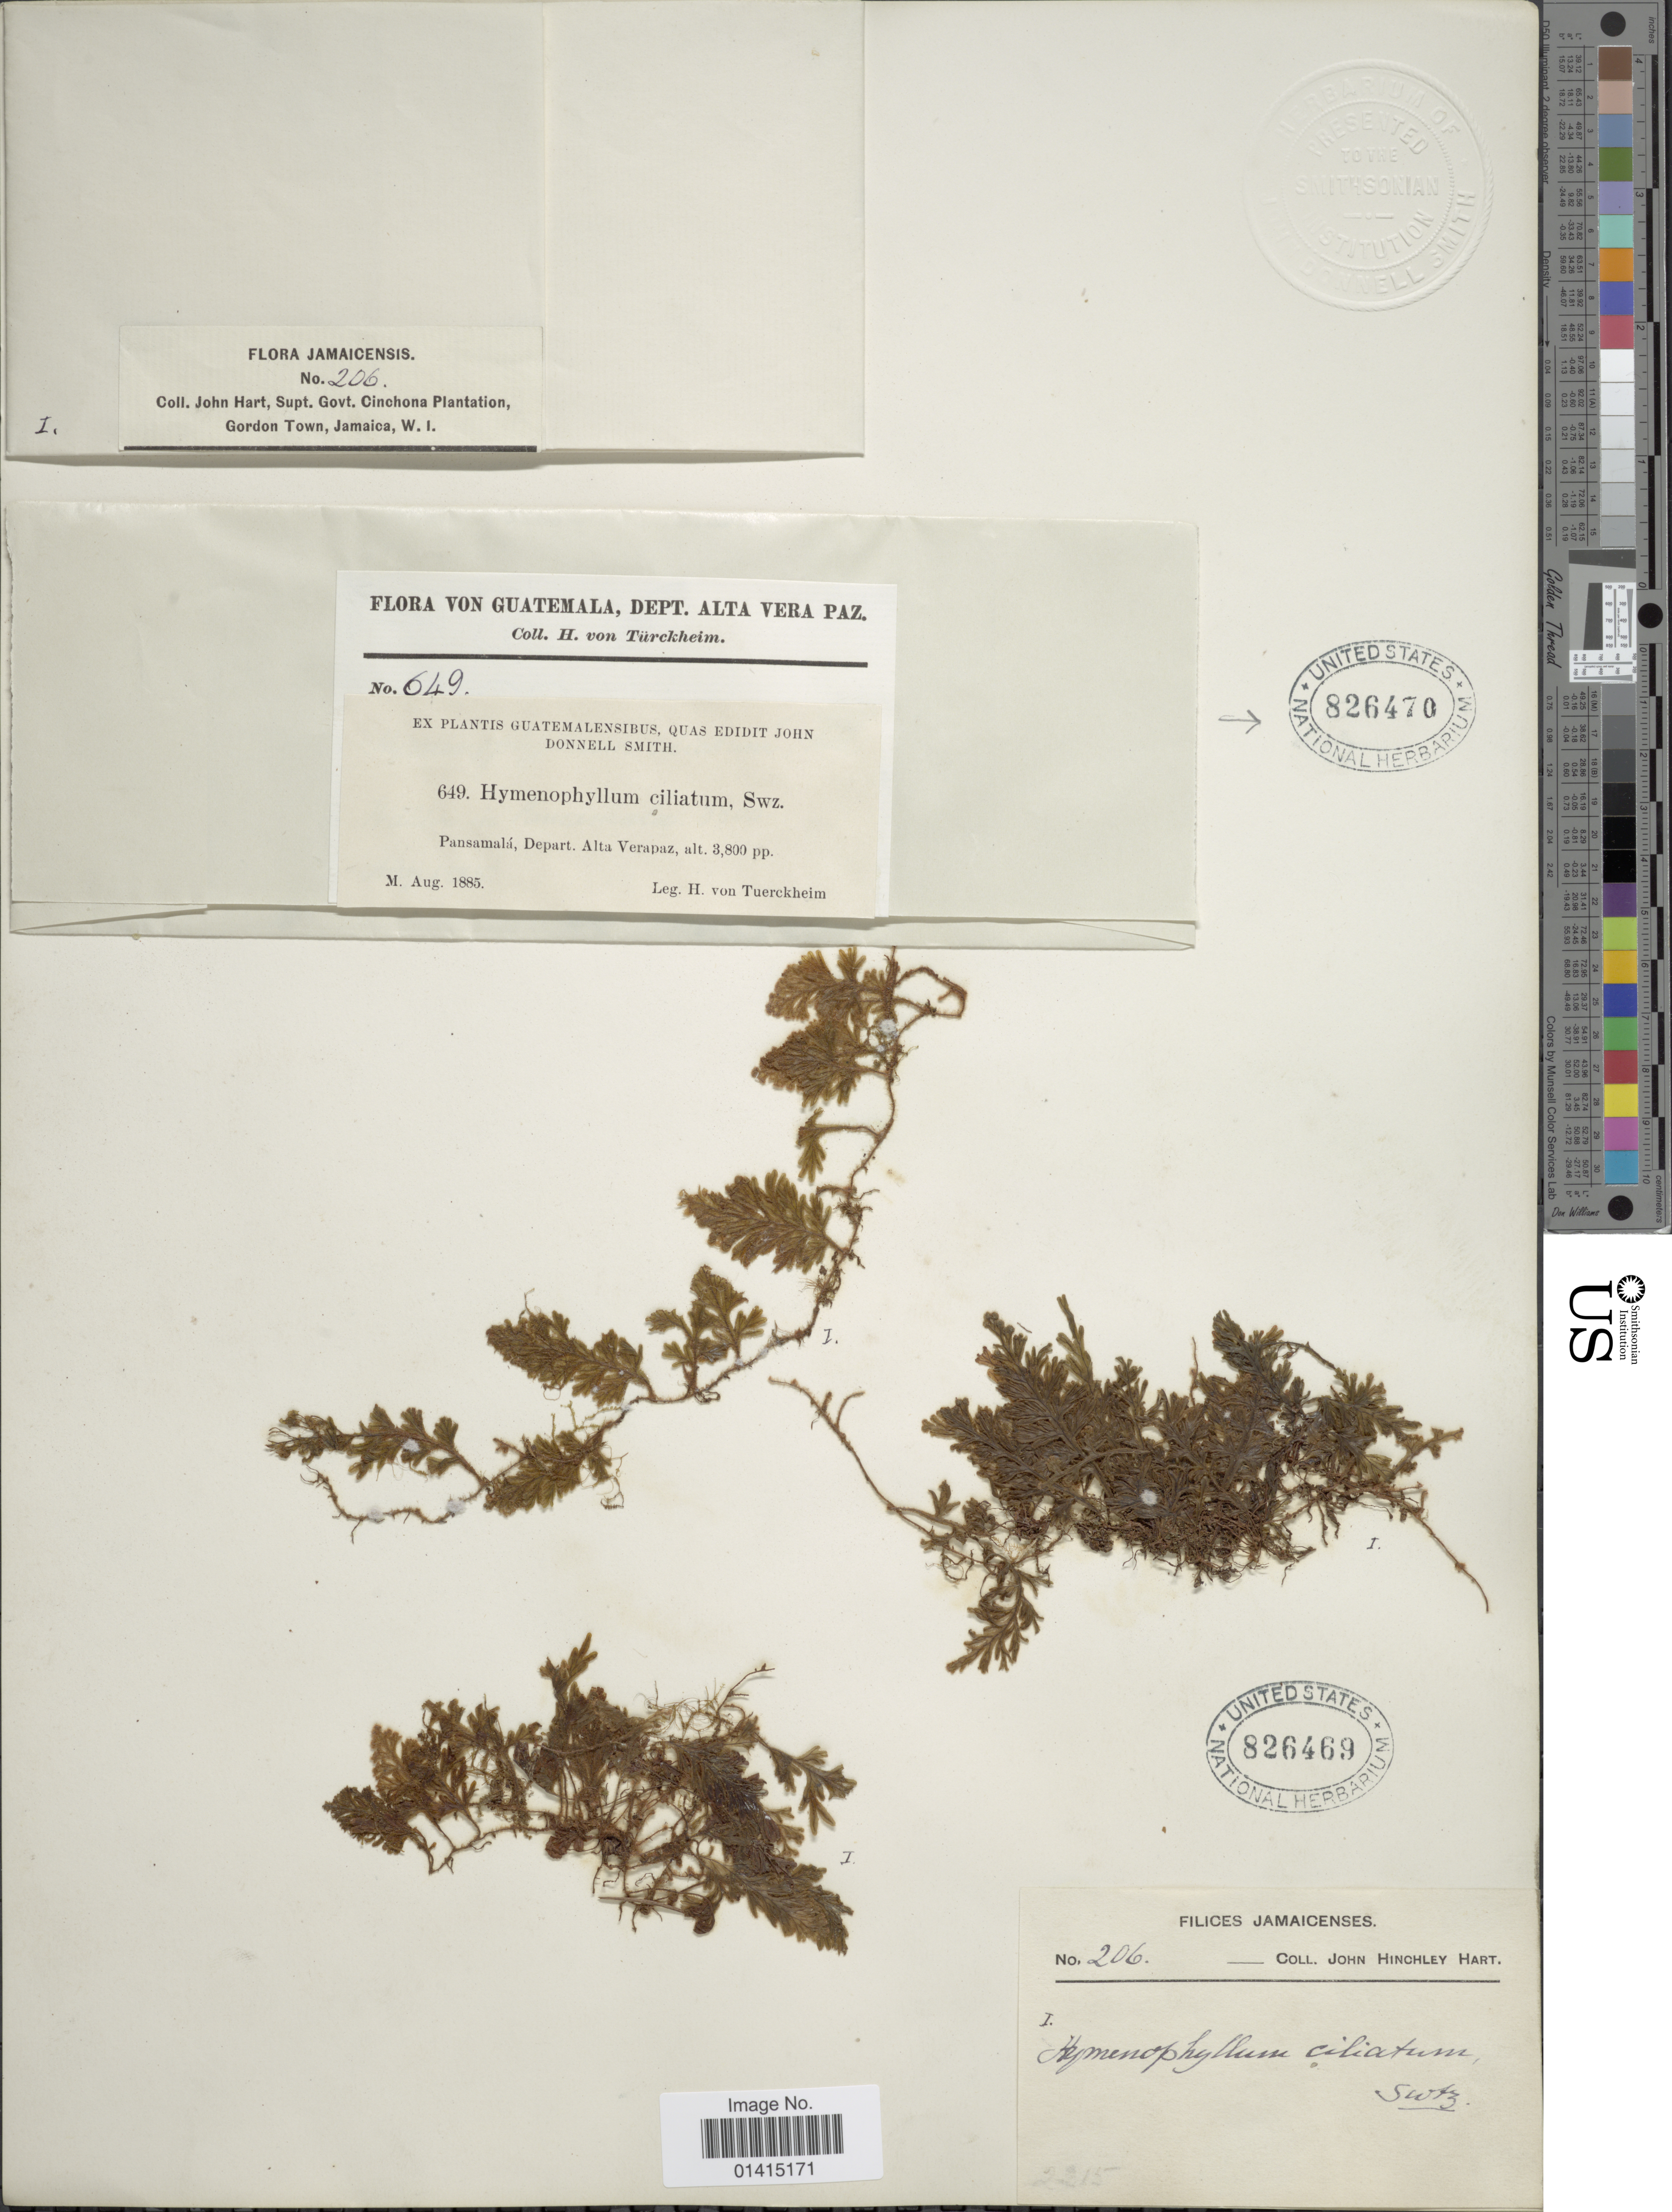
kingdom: Plantae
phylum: Tracheophyta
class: Polypodiopsida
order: Hymenophyllales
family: Hymenophyllaceae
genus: Hymenophyllum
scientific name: Hymenophyllum hirsutum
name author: (L.) Sw.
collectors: H. von Tuerckheim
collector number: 649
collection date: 1885-08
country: Guatemala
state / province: Alta Verapaz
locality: Guatemala, dept. Alta Vera Paz, Pansamalá, Depart. Alta Verapaz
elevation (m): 1158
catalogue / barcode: US 826470-2